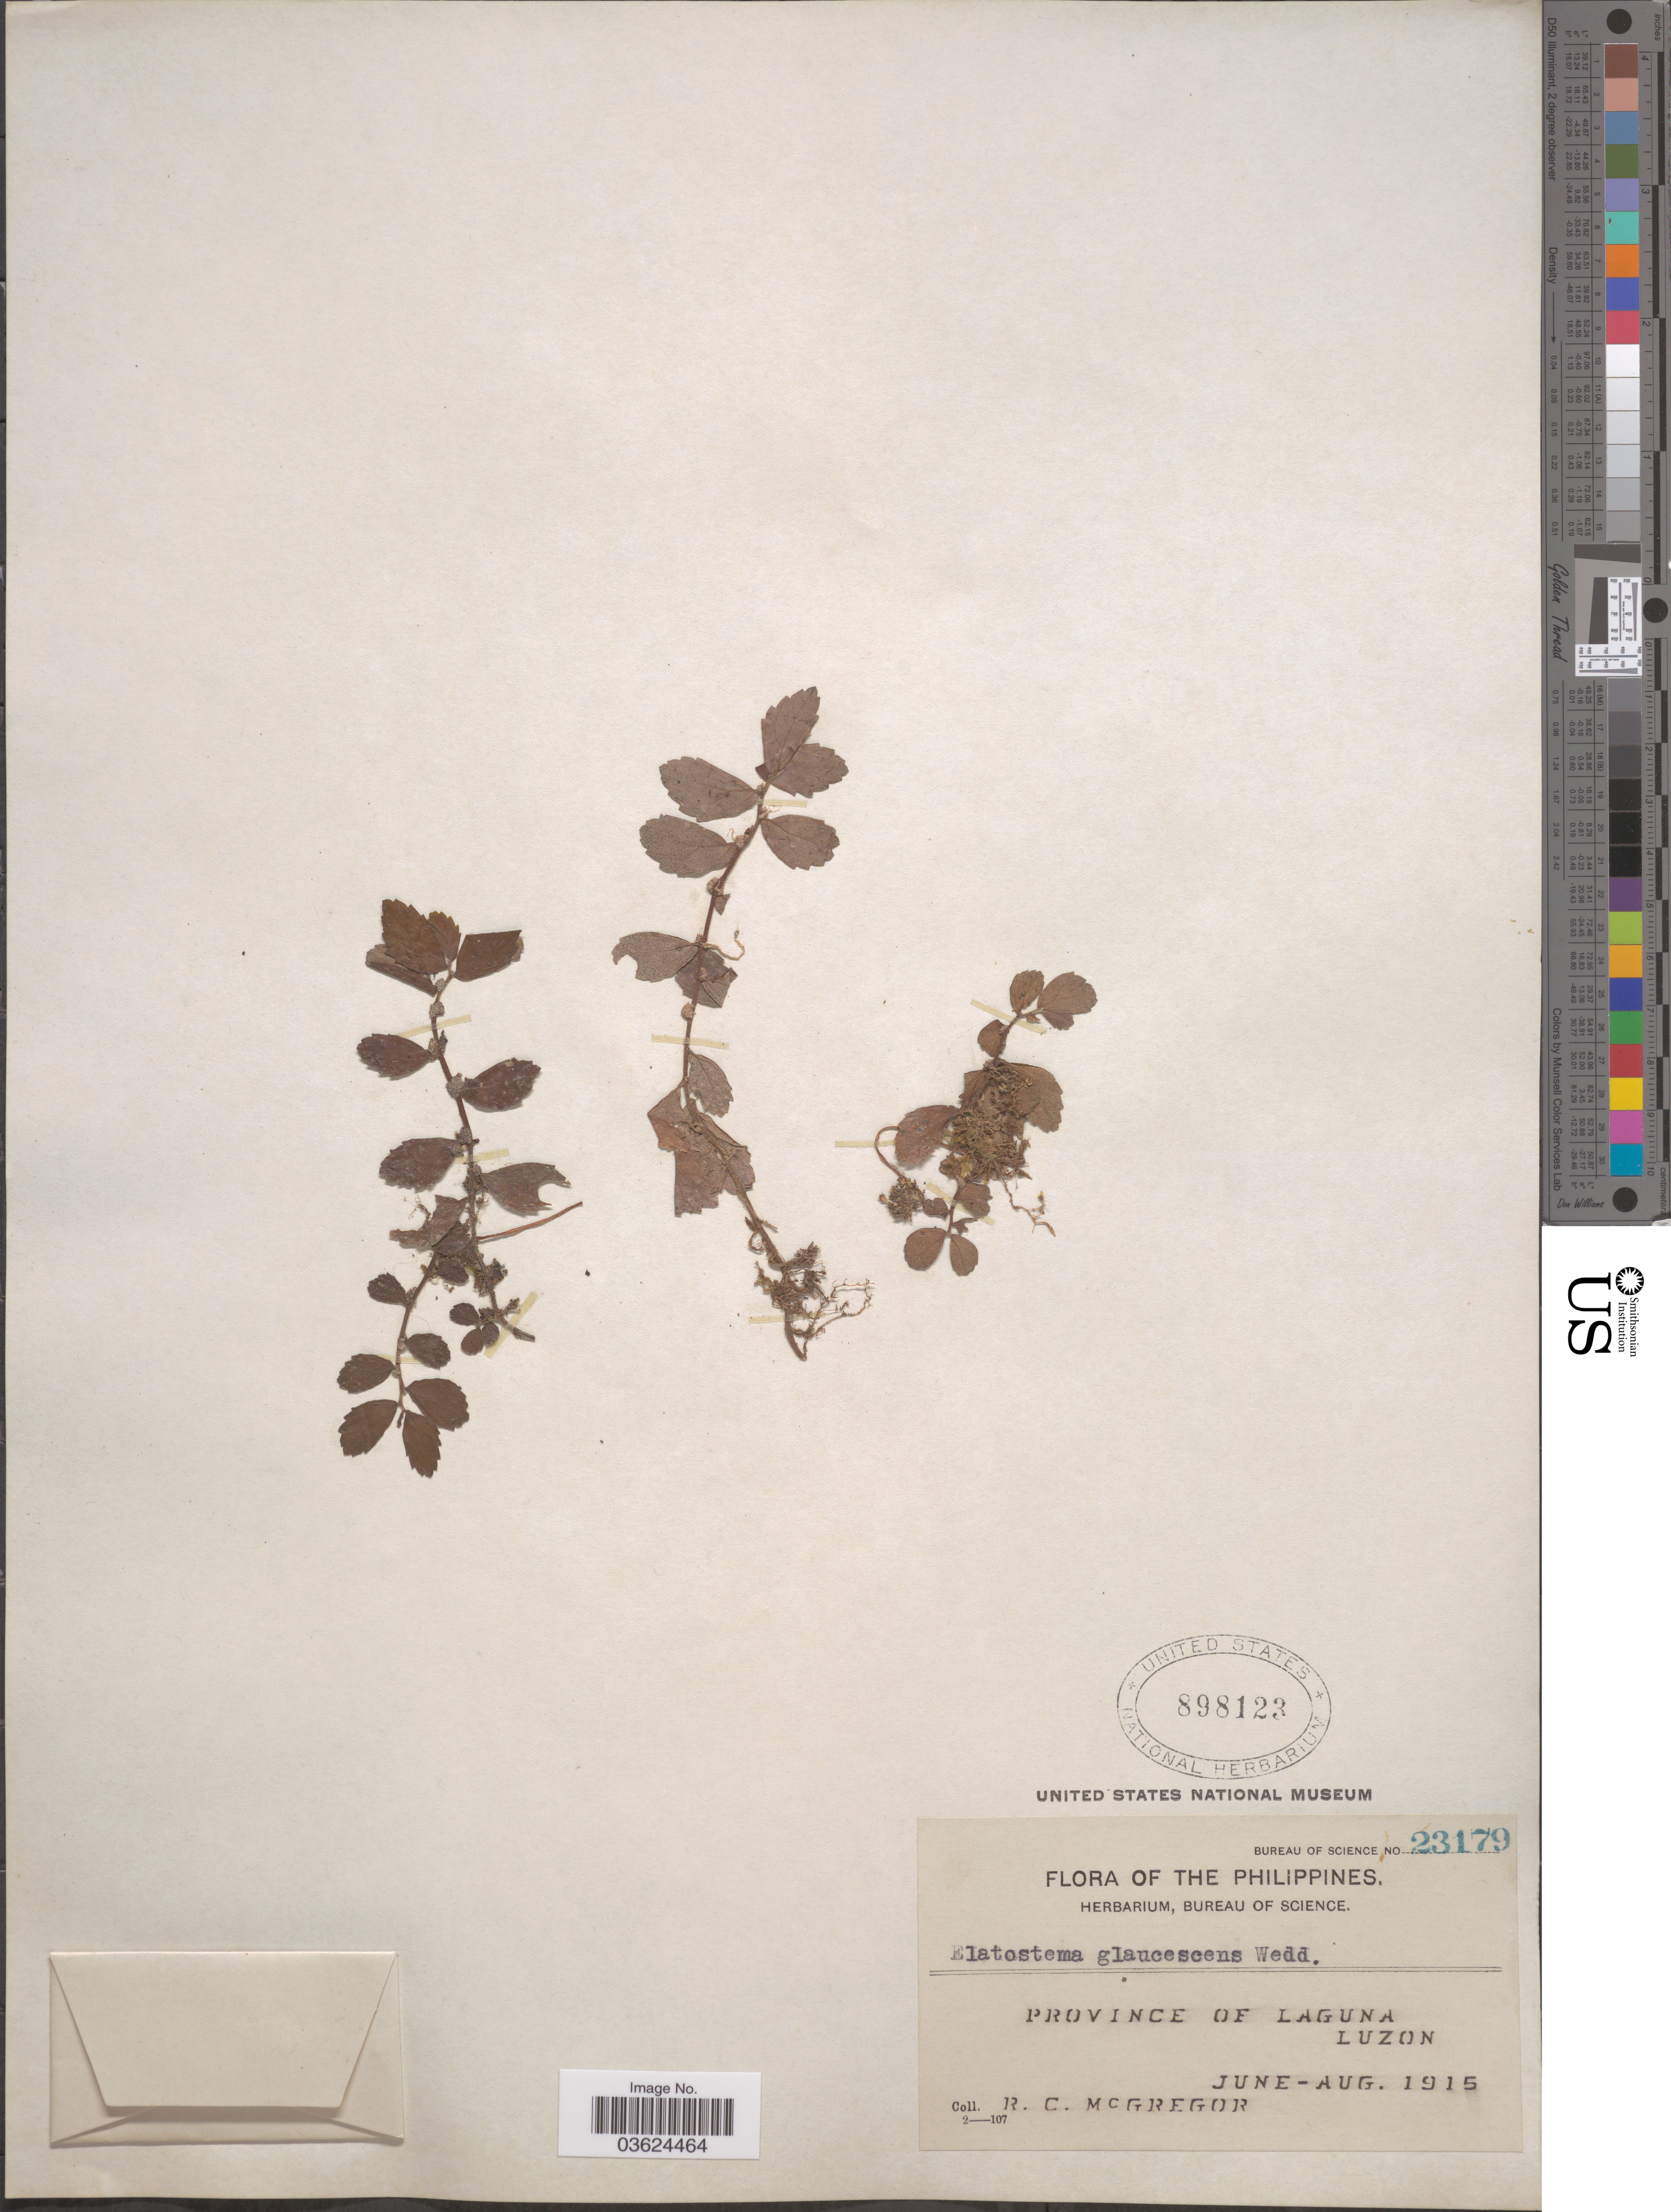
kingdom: Plantae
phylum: Tracheophyta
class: Magnoliopsida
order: Rosales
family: Urticaceae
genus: Elatostema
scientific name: Elatostema glaucescens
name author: Wedd.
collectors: R. C. McGregor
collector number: Bureau of Science 23179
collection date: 1915-06/1915-08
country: Philippines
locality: Province of Laguna, Luzon.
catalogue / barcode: US 898123